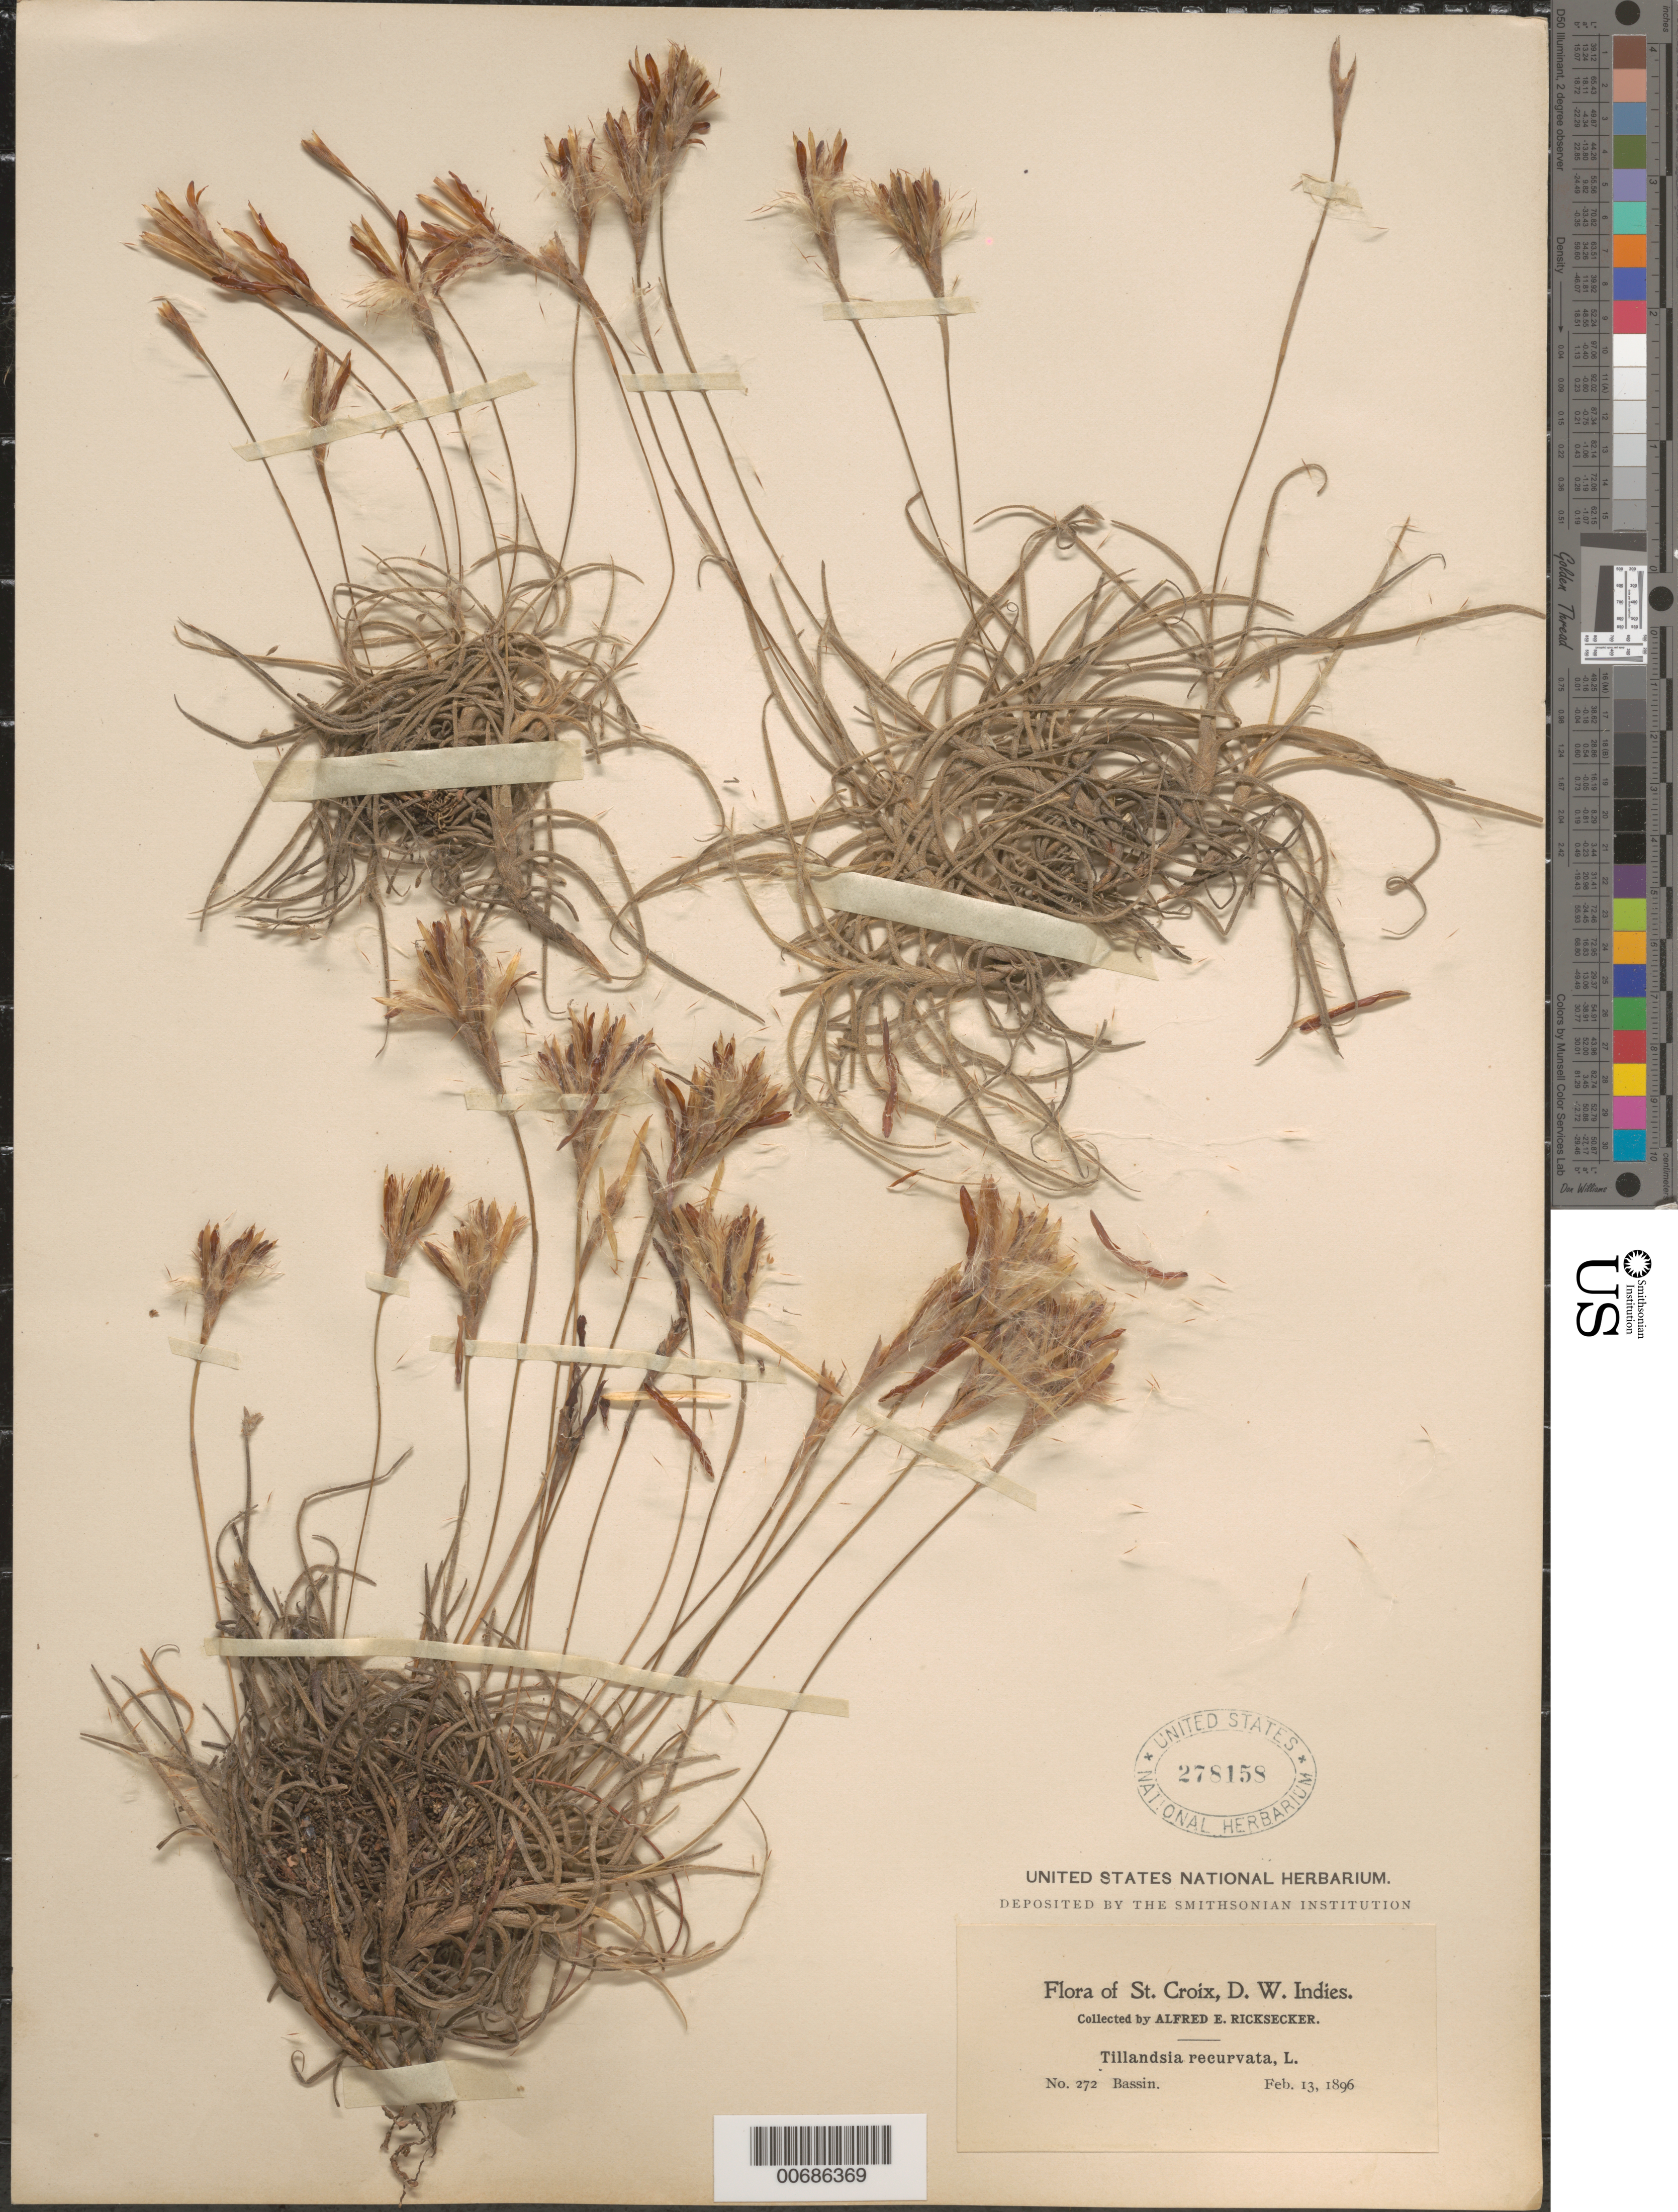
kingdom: Plantae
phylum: Tracheophyta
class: Liliopsida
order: Poales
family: Bromeliaceae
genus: Tillandsia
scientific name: Tillandsia recurvata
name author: L.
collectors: A. E. Ricksecker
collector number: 272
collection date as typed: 13 Feb 1896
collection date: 1896-02-13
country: U.S. Virgin Islands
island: St. Croix Island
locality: St. Croix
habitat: bassin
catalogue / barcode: US 278158